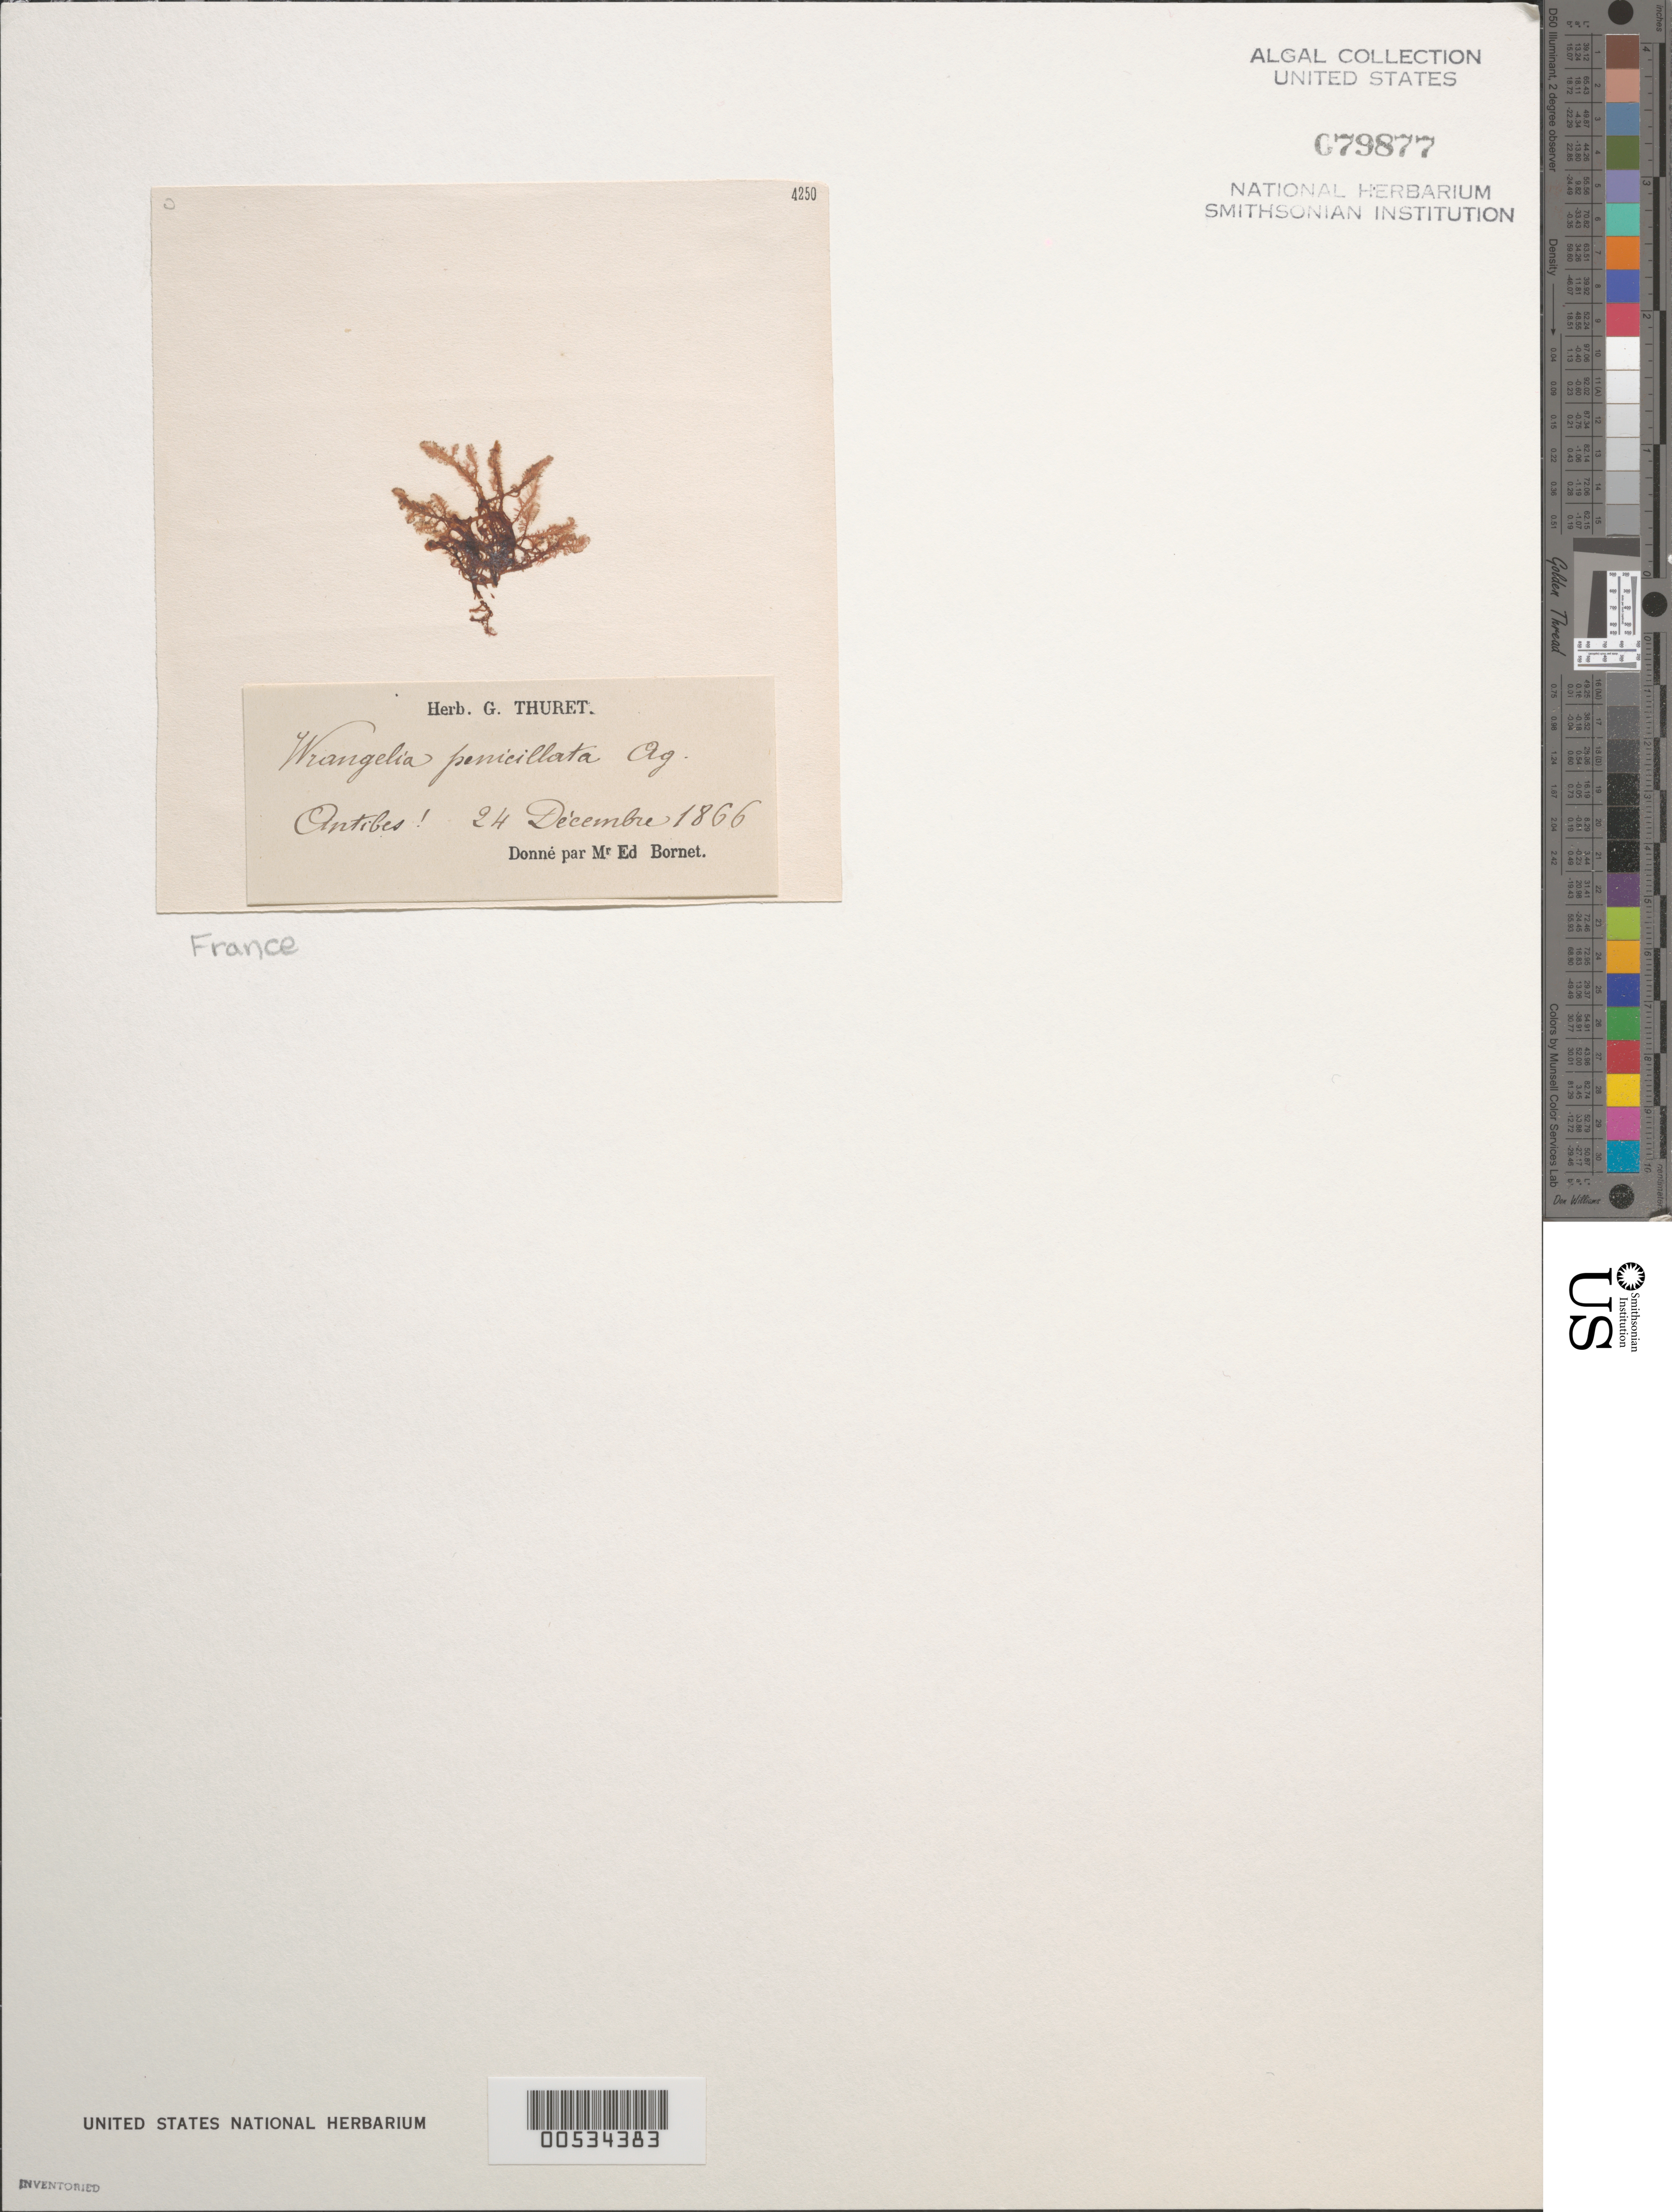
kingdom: Plantae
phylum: Rhodophyta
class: Florideophyceae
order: Ceramiales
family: Wrangeliaceae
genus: Wrangelia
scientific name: Wrangelia penicillata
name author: (C. Agardh) C. Agardh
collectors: Thuret, G. (herbarium)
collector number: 4250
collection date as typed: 24 Dec 1866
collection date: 1866-12-24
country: France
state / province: Provence-Alpes-Côte d'Azur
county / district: Alpes-Maritimes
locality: Antibes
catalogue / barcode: US 79877